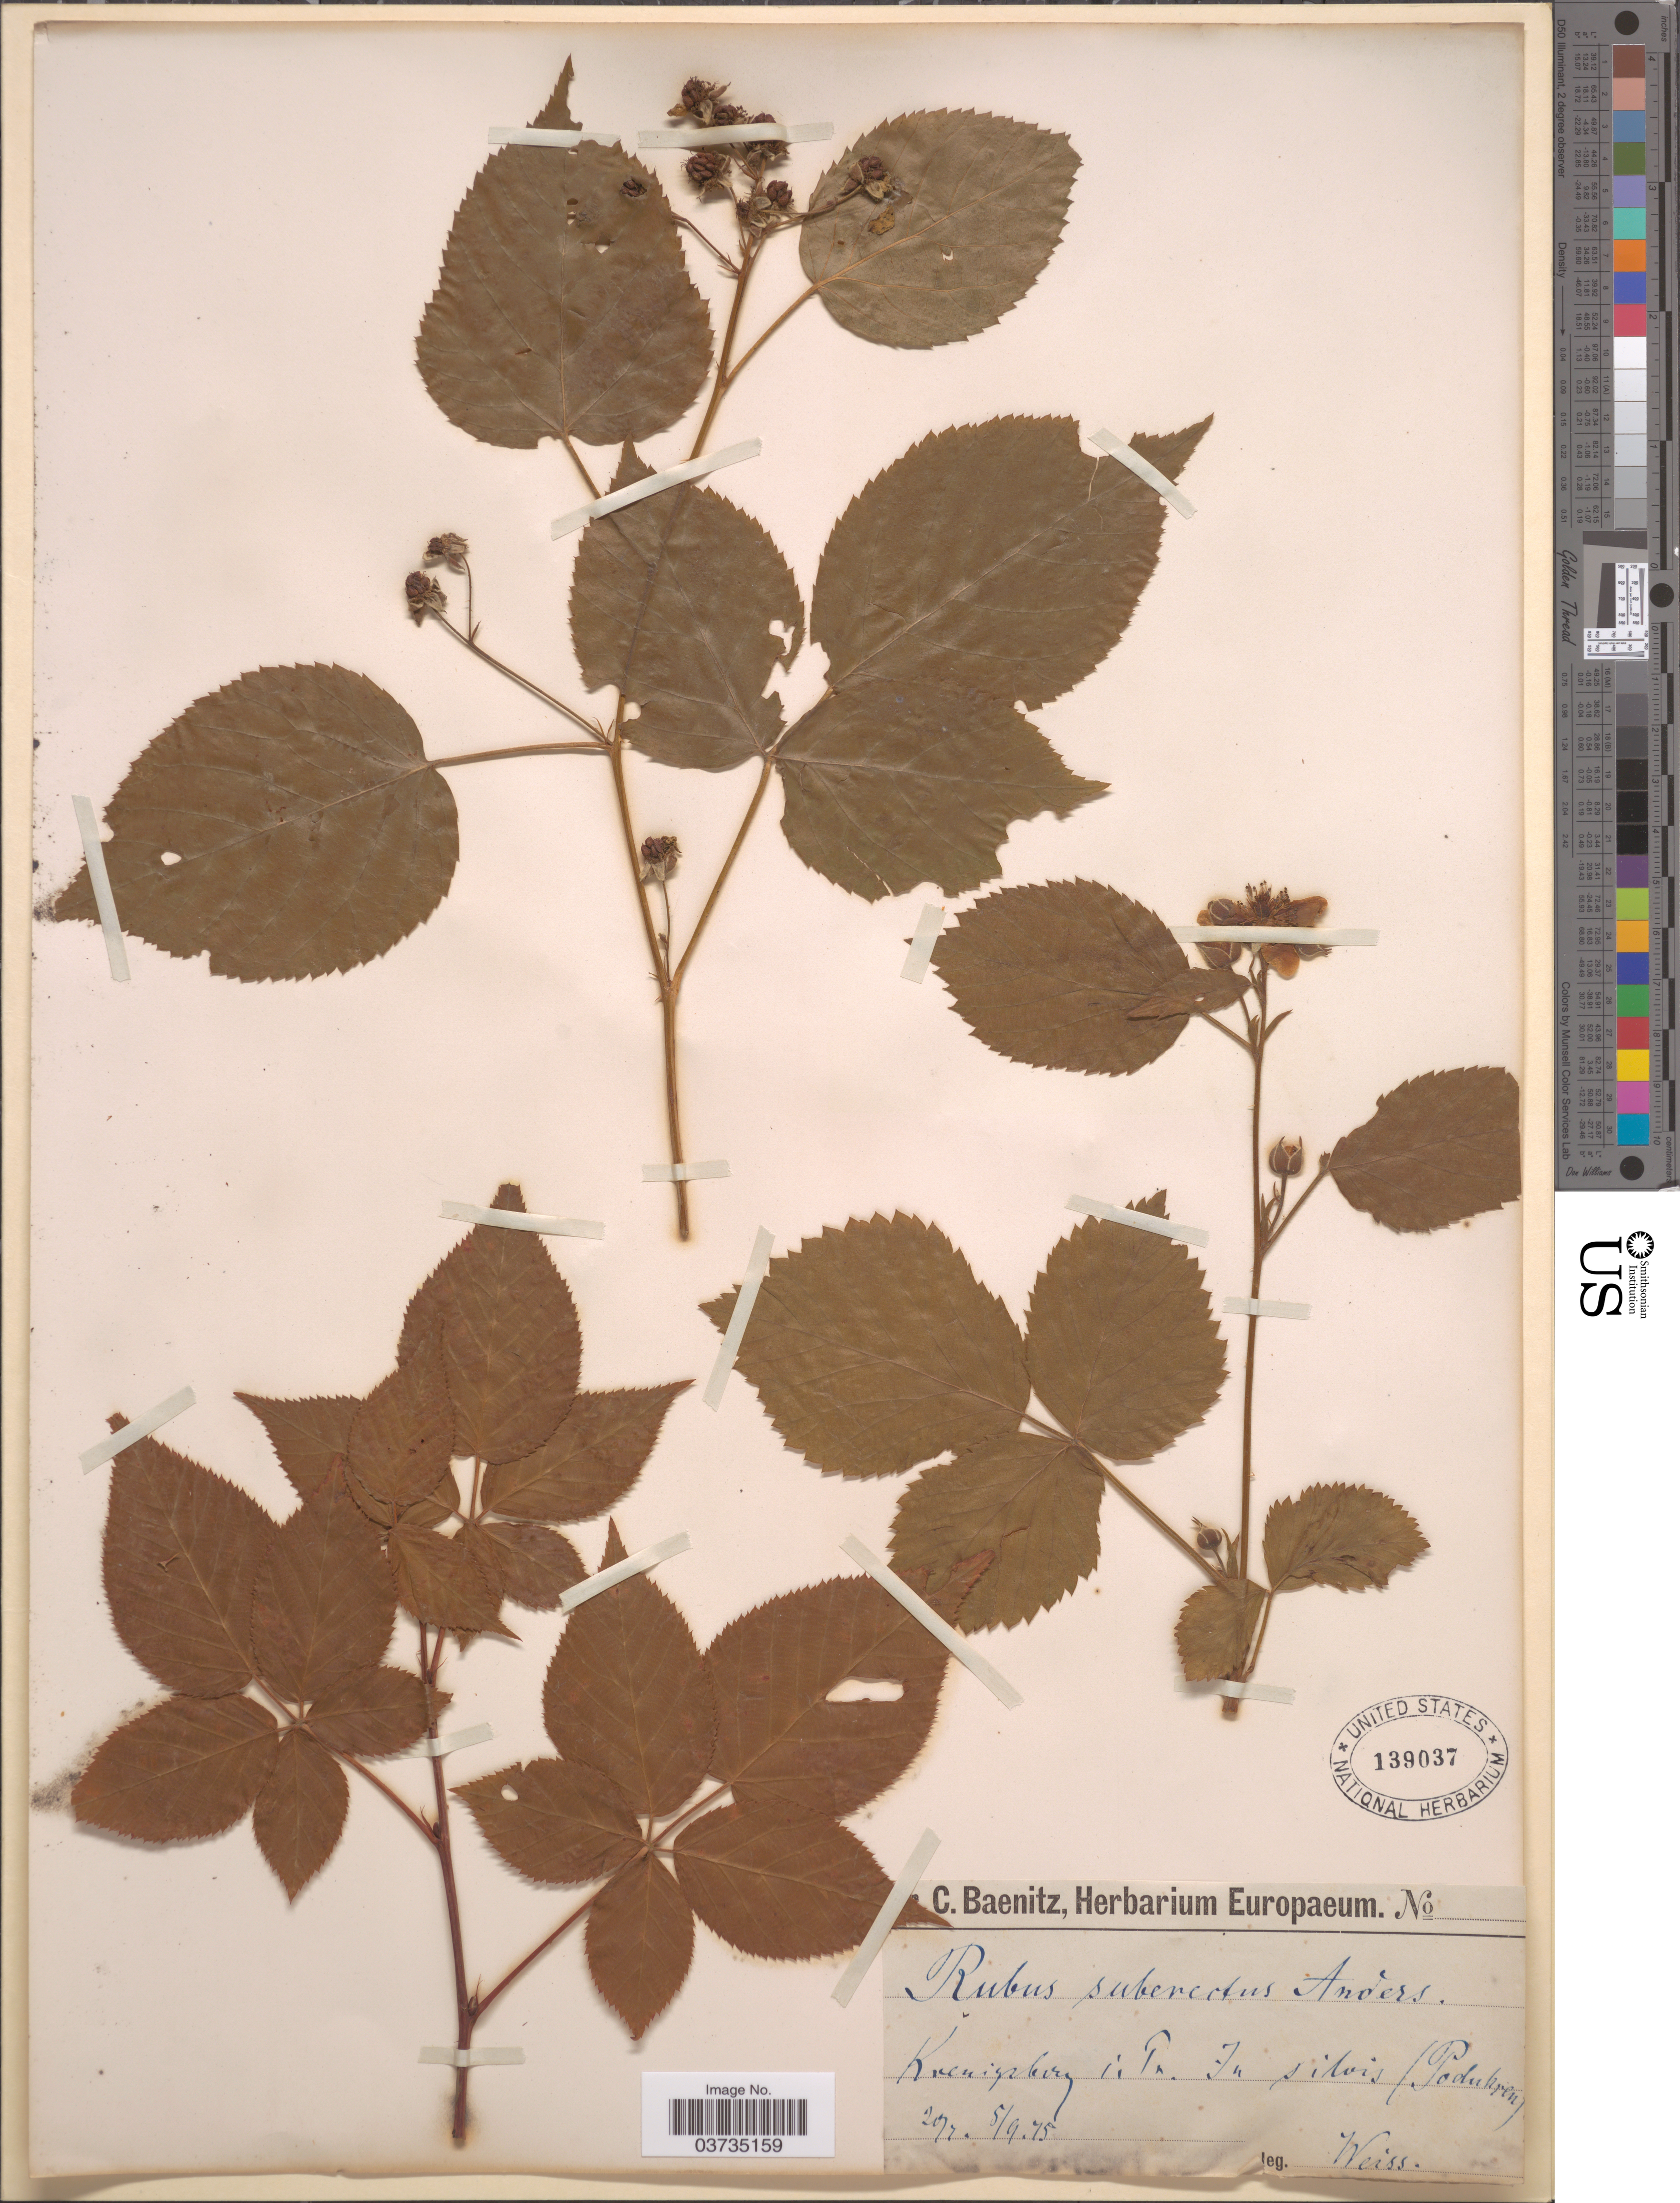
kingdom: Plantae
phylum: Tracheophyta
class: Magnoliopsida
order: Rosales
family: Rosaceae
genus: Rubus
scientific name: Rubus suberectus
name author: G. Anderson ex Sm.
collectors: -. Weiss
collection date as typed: Transcribed d/m/y: 20/7/75 to 5/9/75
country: Russian Federation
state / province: Kaliningrad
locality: Koenigsberg in Pr. In silvis (Podubren).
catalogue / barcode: US 139037